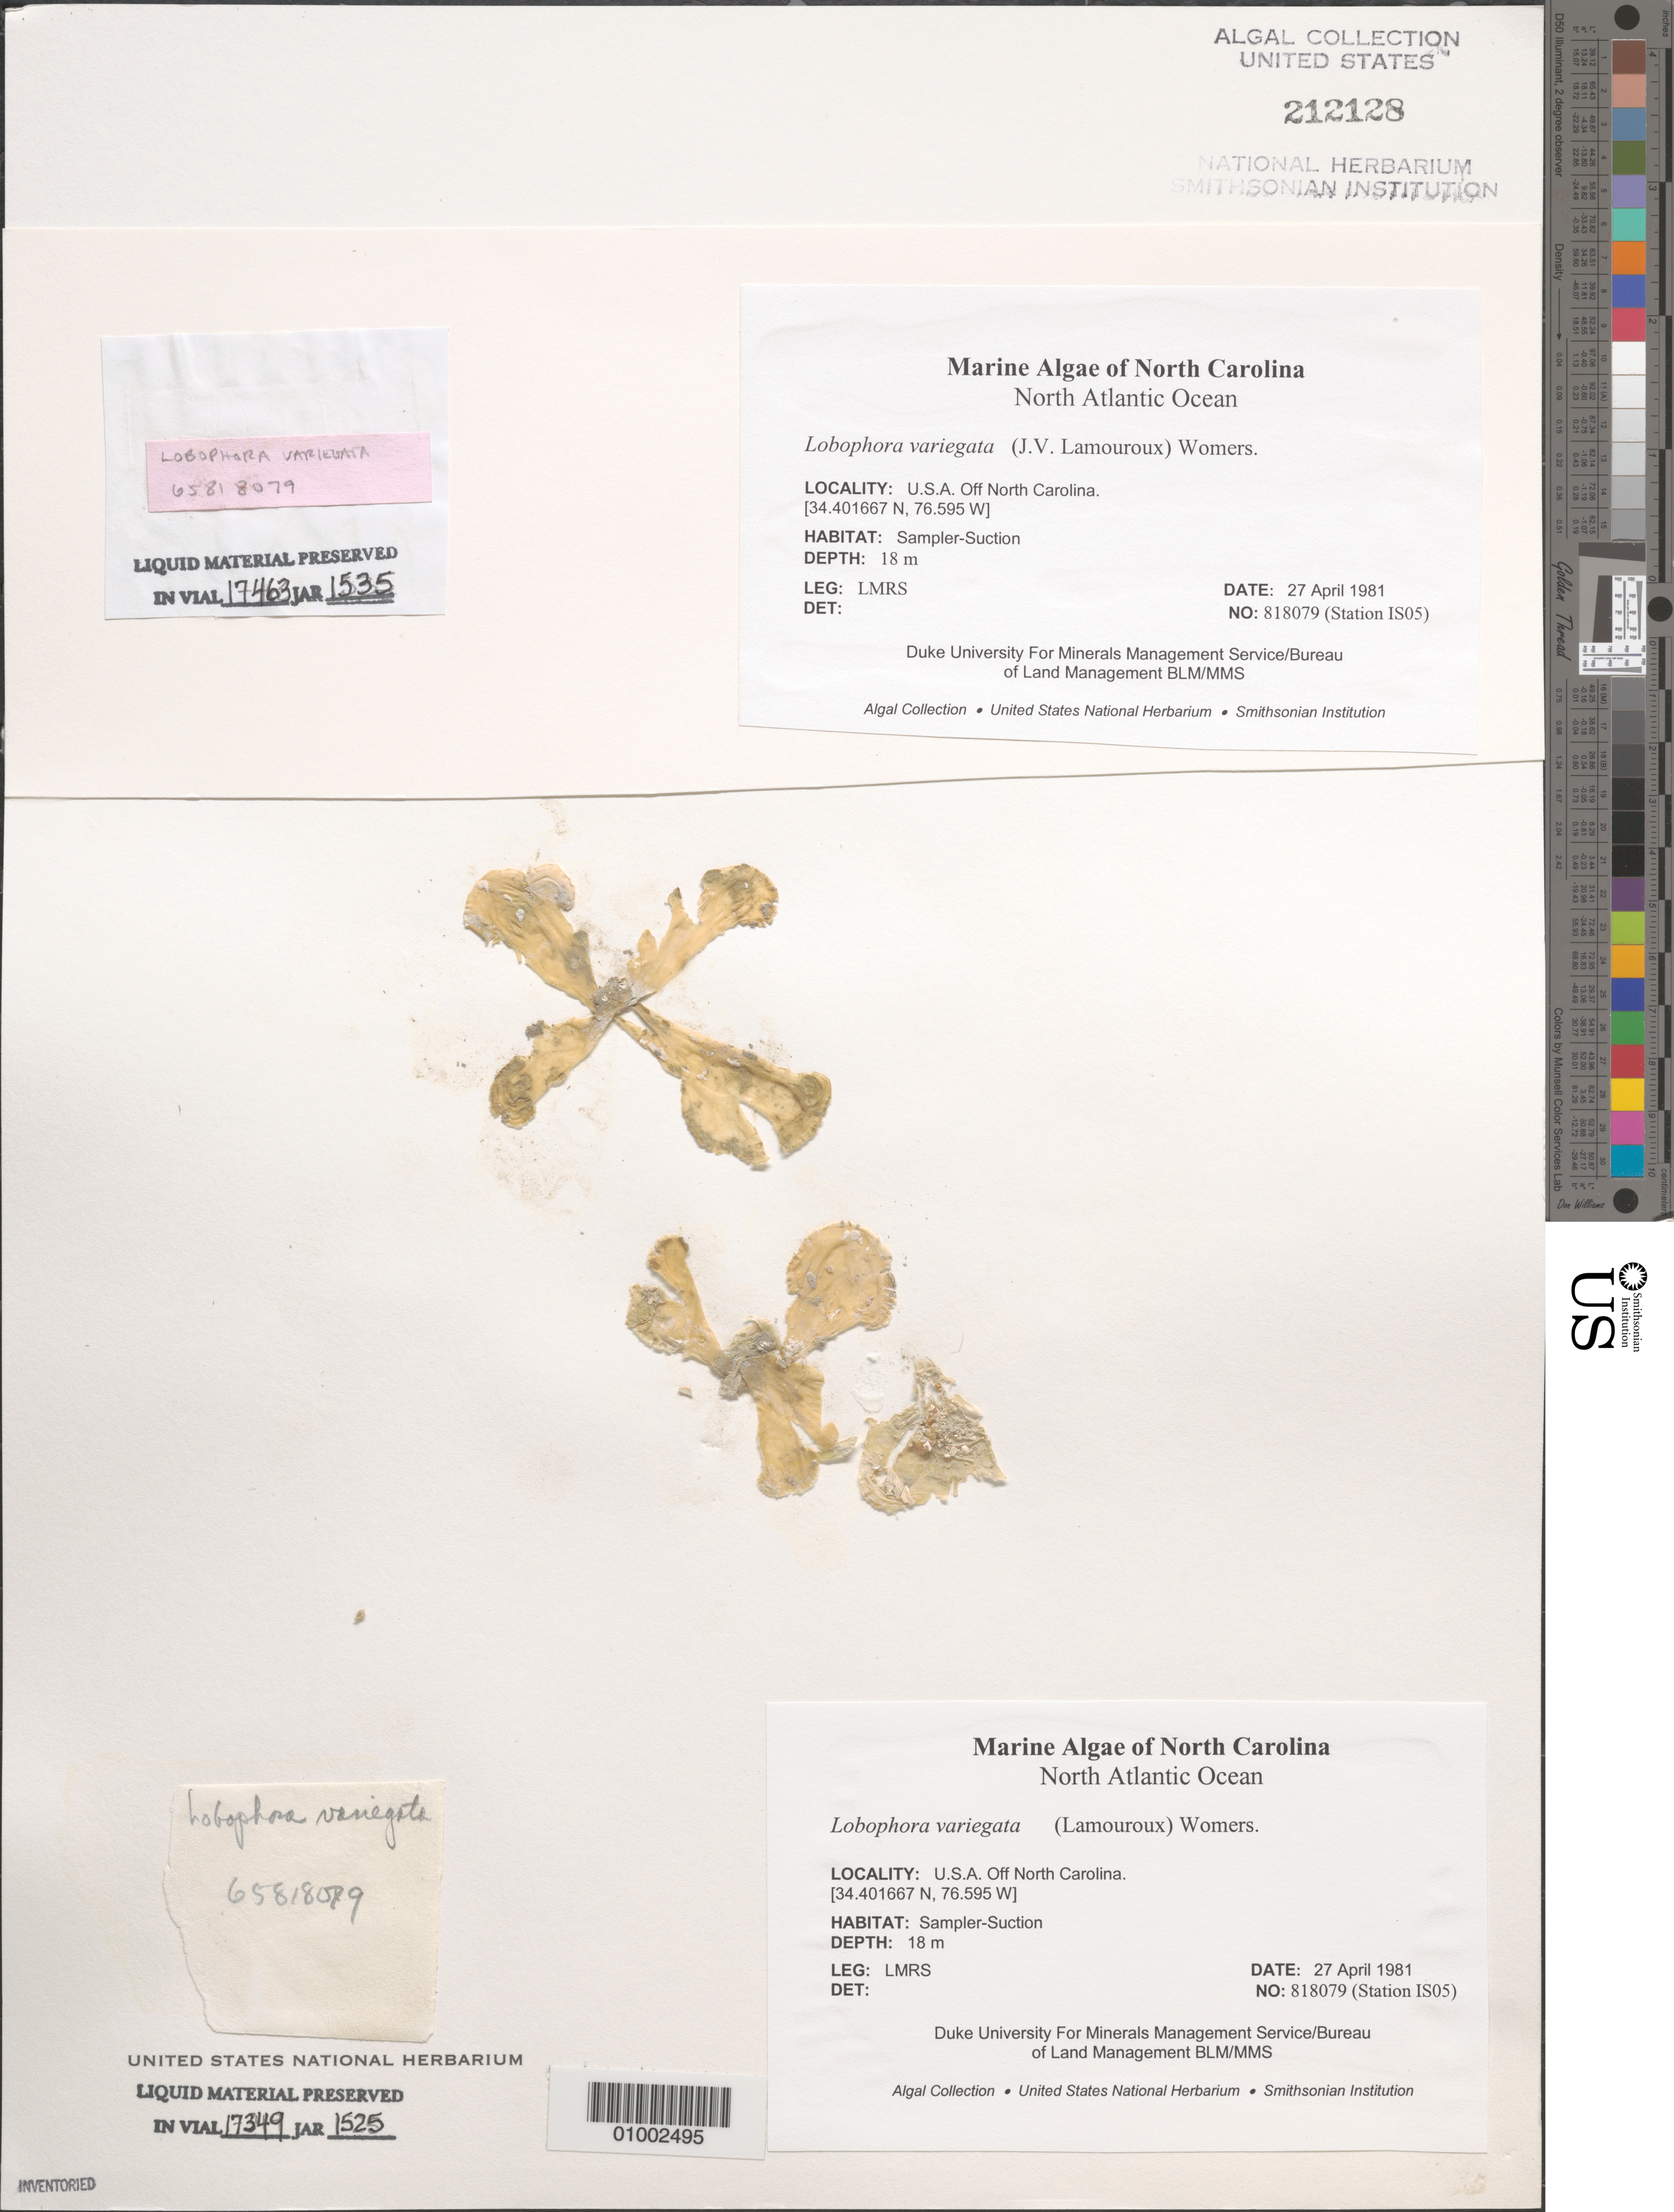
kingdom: Chromista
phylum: Ochrophyta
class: Phaeophyceae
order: Dictyotales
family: Dictyotaceae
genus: Lobophora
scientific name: Lobophora variegata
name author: (J.V.Lamouroux) Womersley & E.C. Oliveira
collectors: LMRS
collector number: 818079 (Station IS05)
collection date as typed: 27 Apr 1981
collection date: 1981-04-27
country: United States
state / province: North Carolina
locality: North Atlantic Ocean off North Carolina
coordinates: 34.401667 N, 76.595 W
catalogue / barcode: US 212128